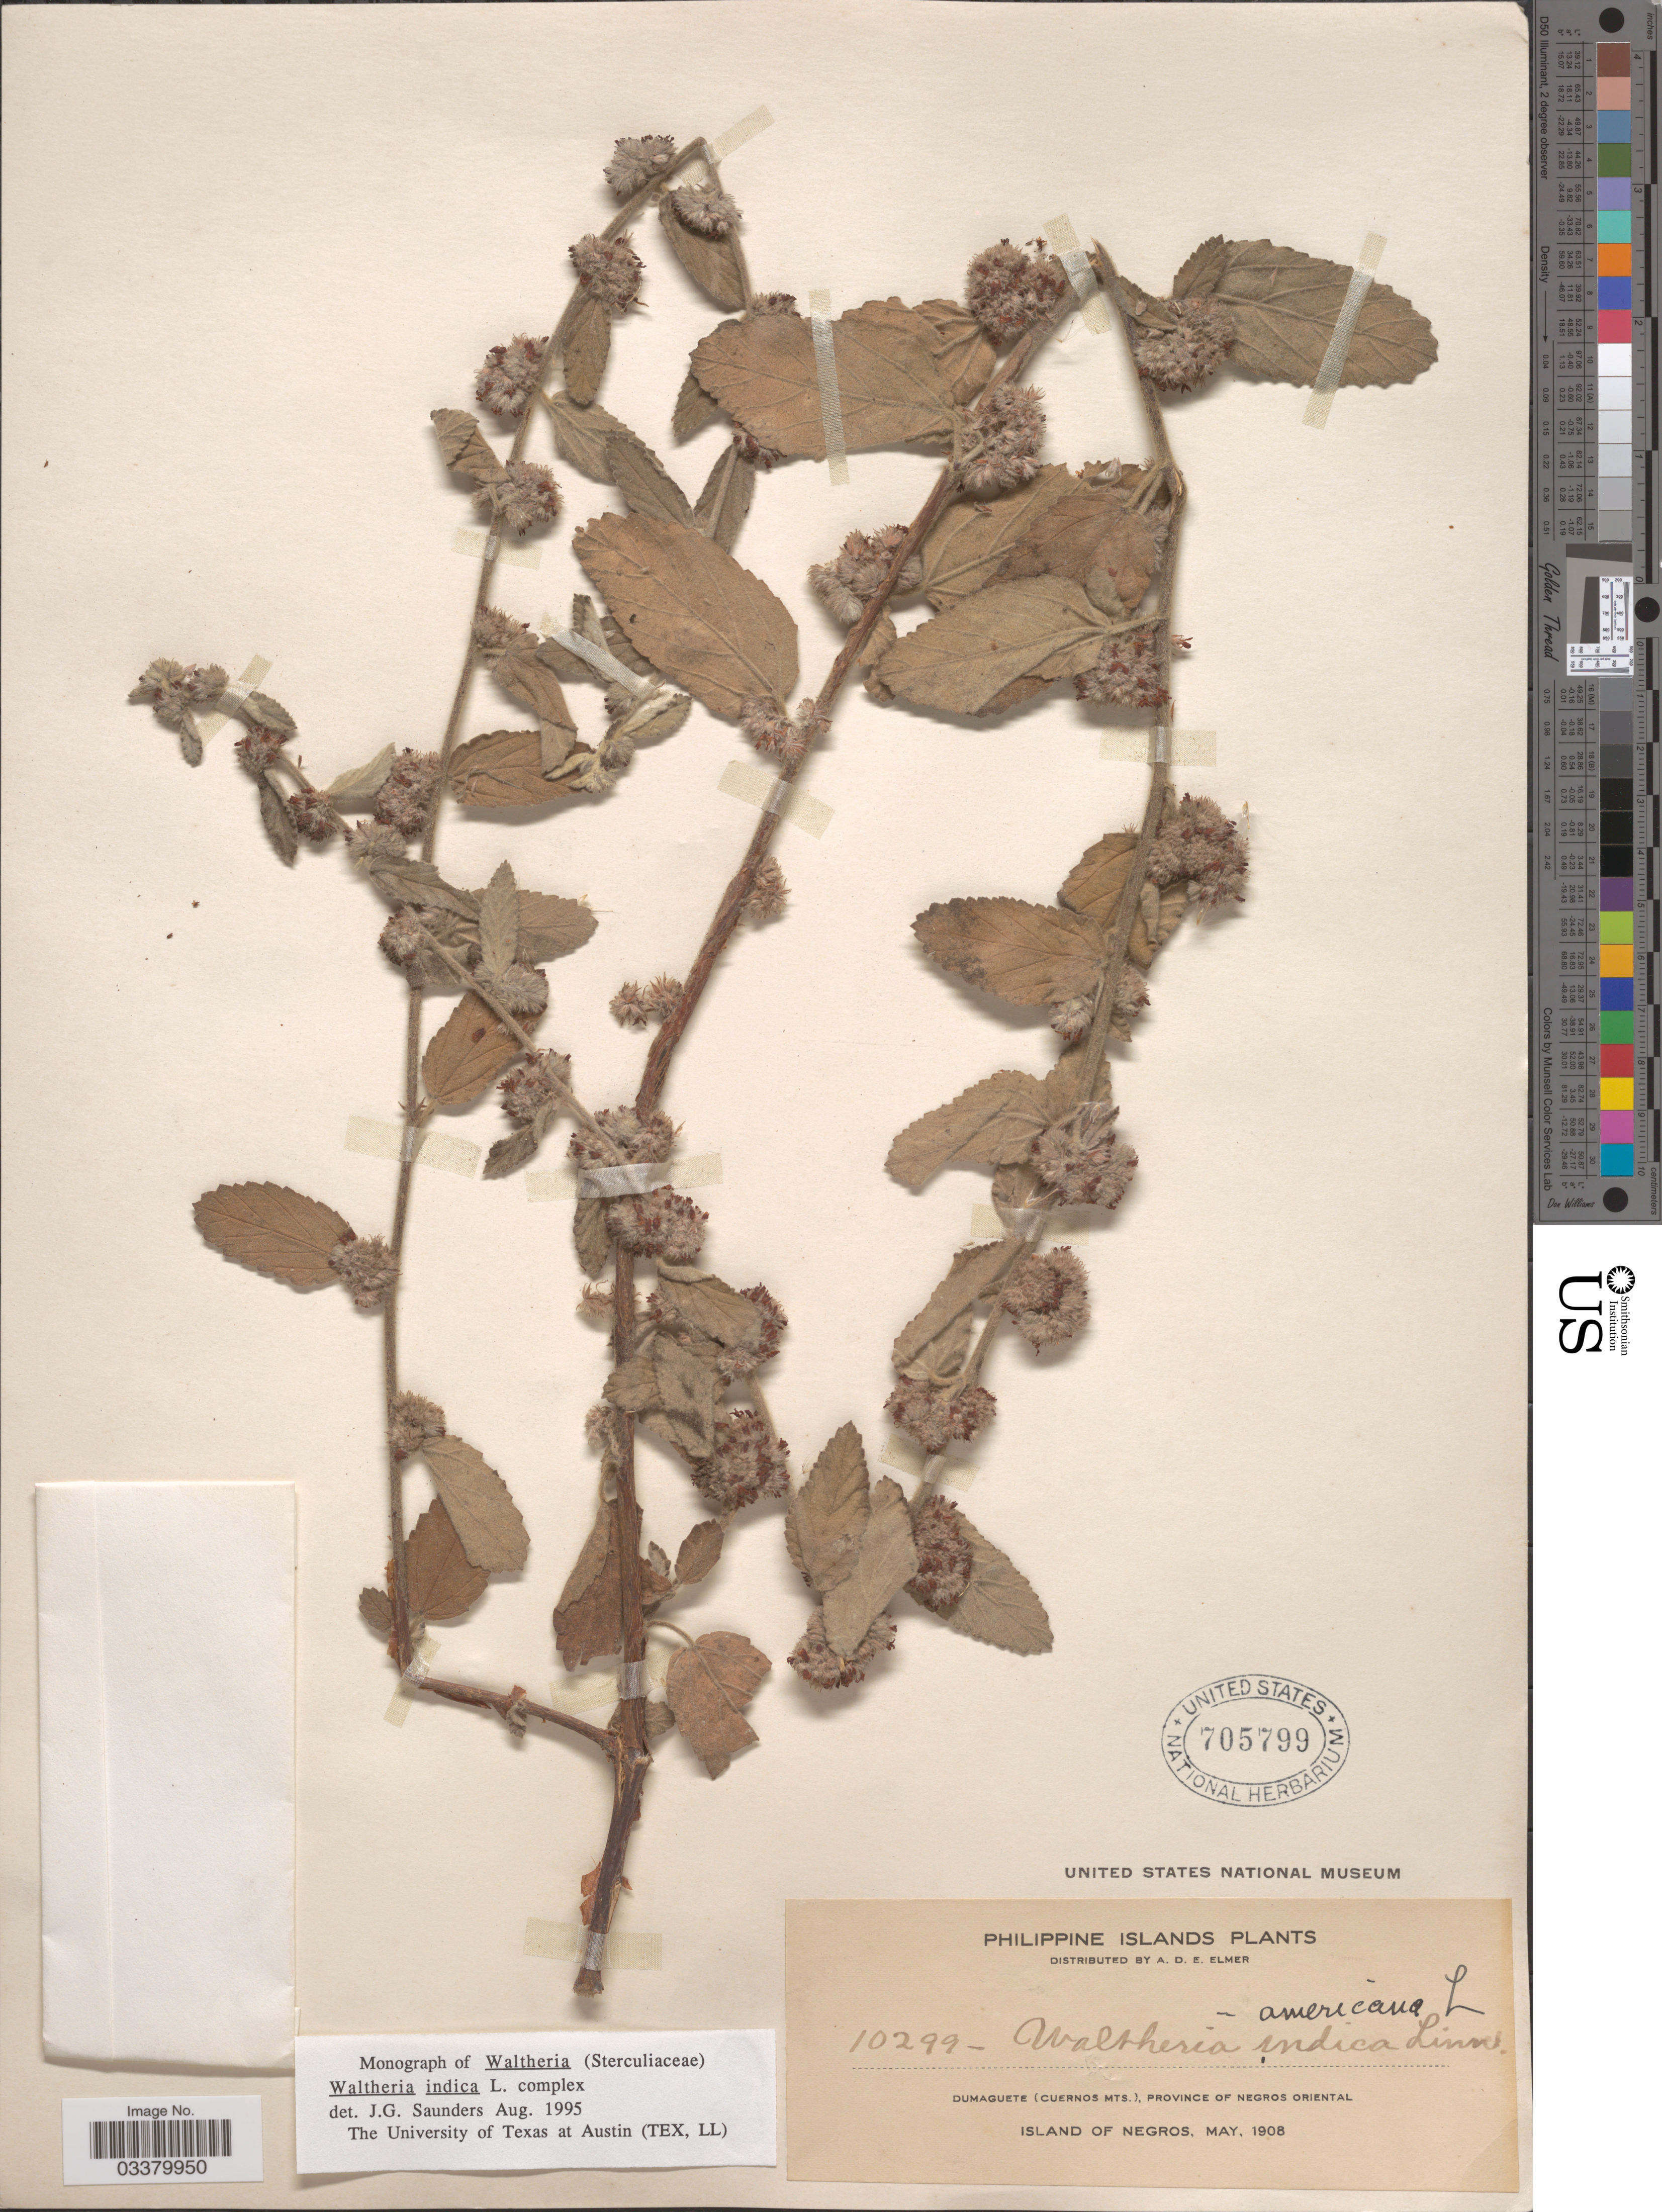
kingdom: Plantae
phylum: Tracheophyta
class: Magnoliopsida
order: Malvales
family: Malvaceae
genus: Waltheria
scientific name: Waltheria indica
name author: L.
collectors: A. D. E. Elmer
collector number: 10299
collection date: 1908-05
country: Philippines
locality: Philippine Islands, Dumaguete (Cuernos Mts.), Province of Negros Oriental. Island of Negros.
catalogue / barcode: US 705799